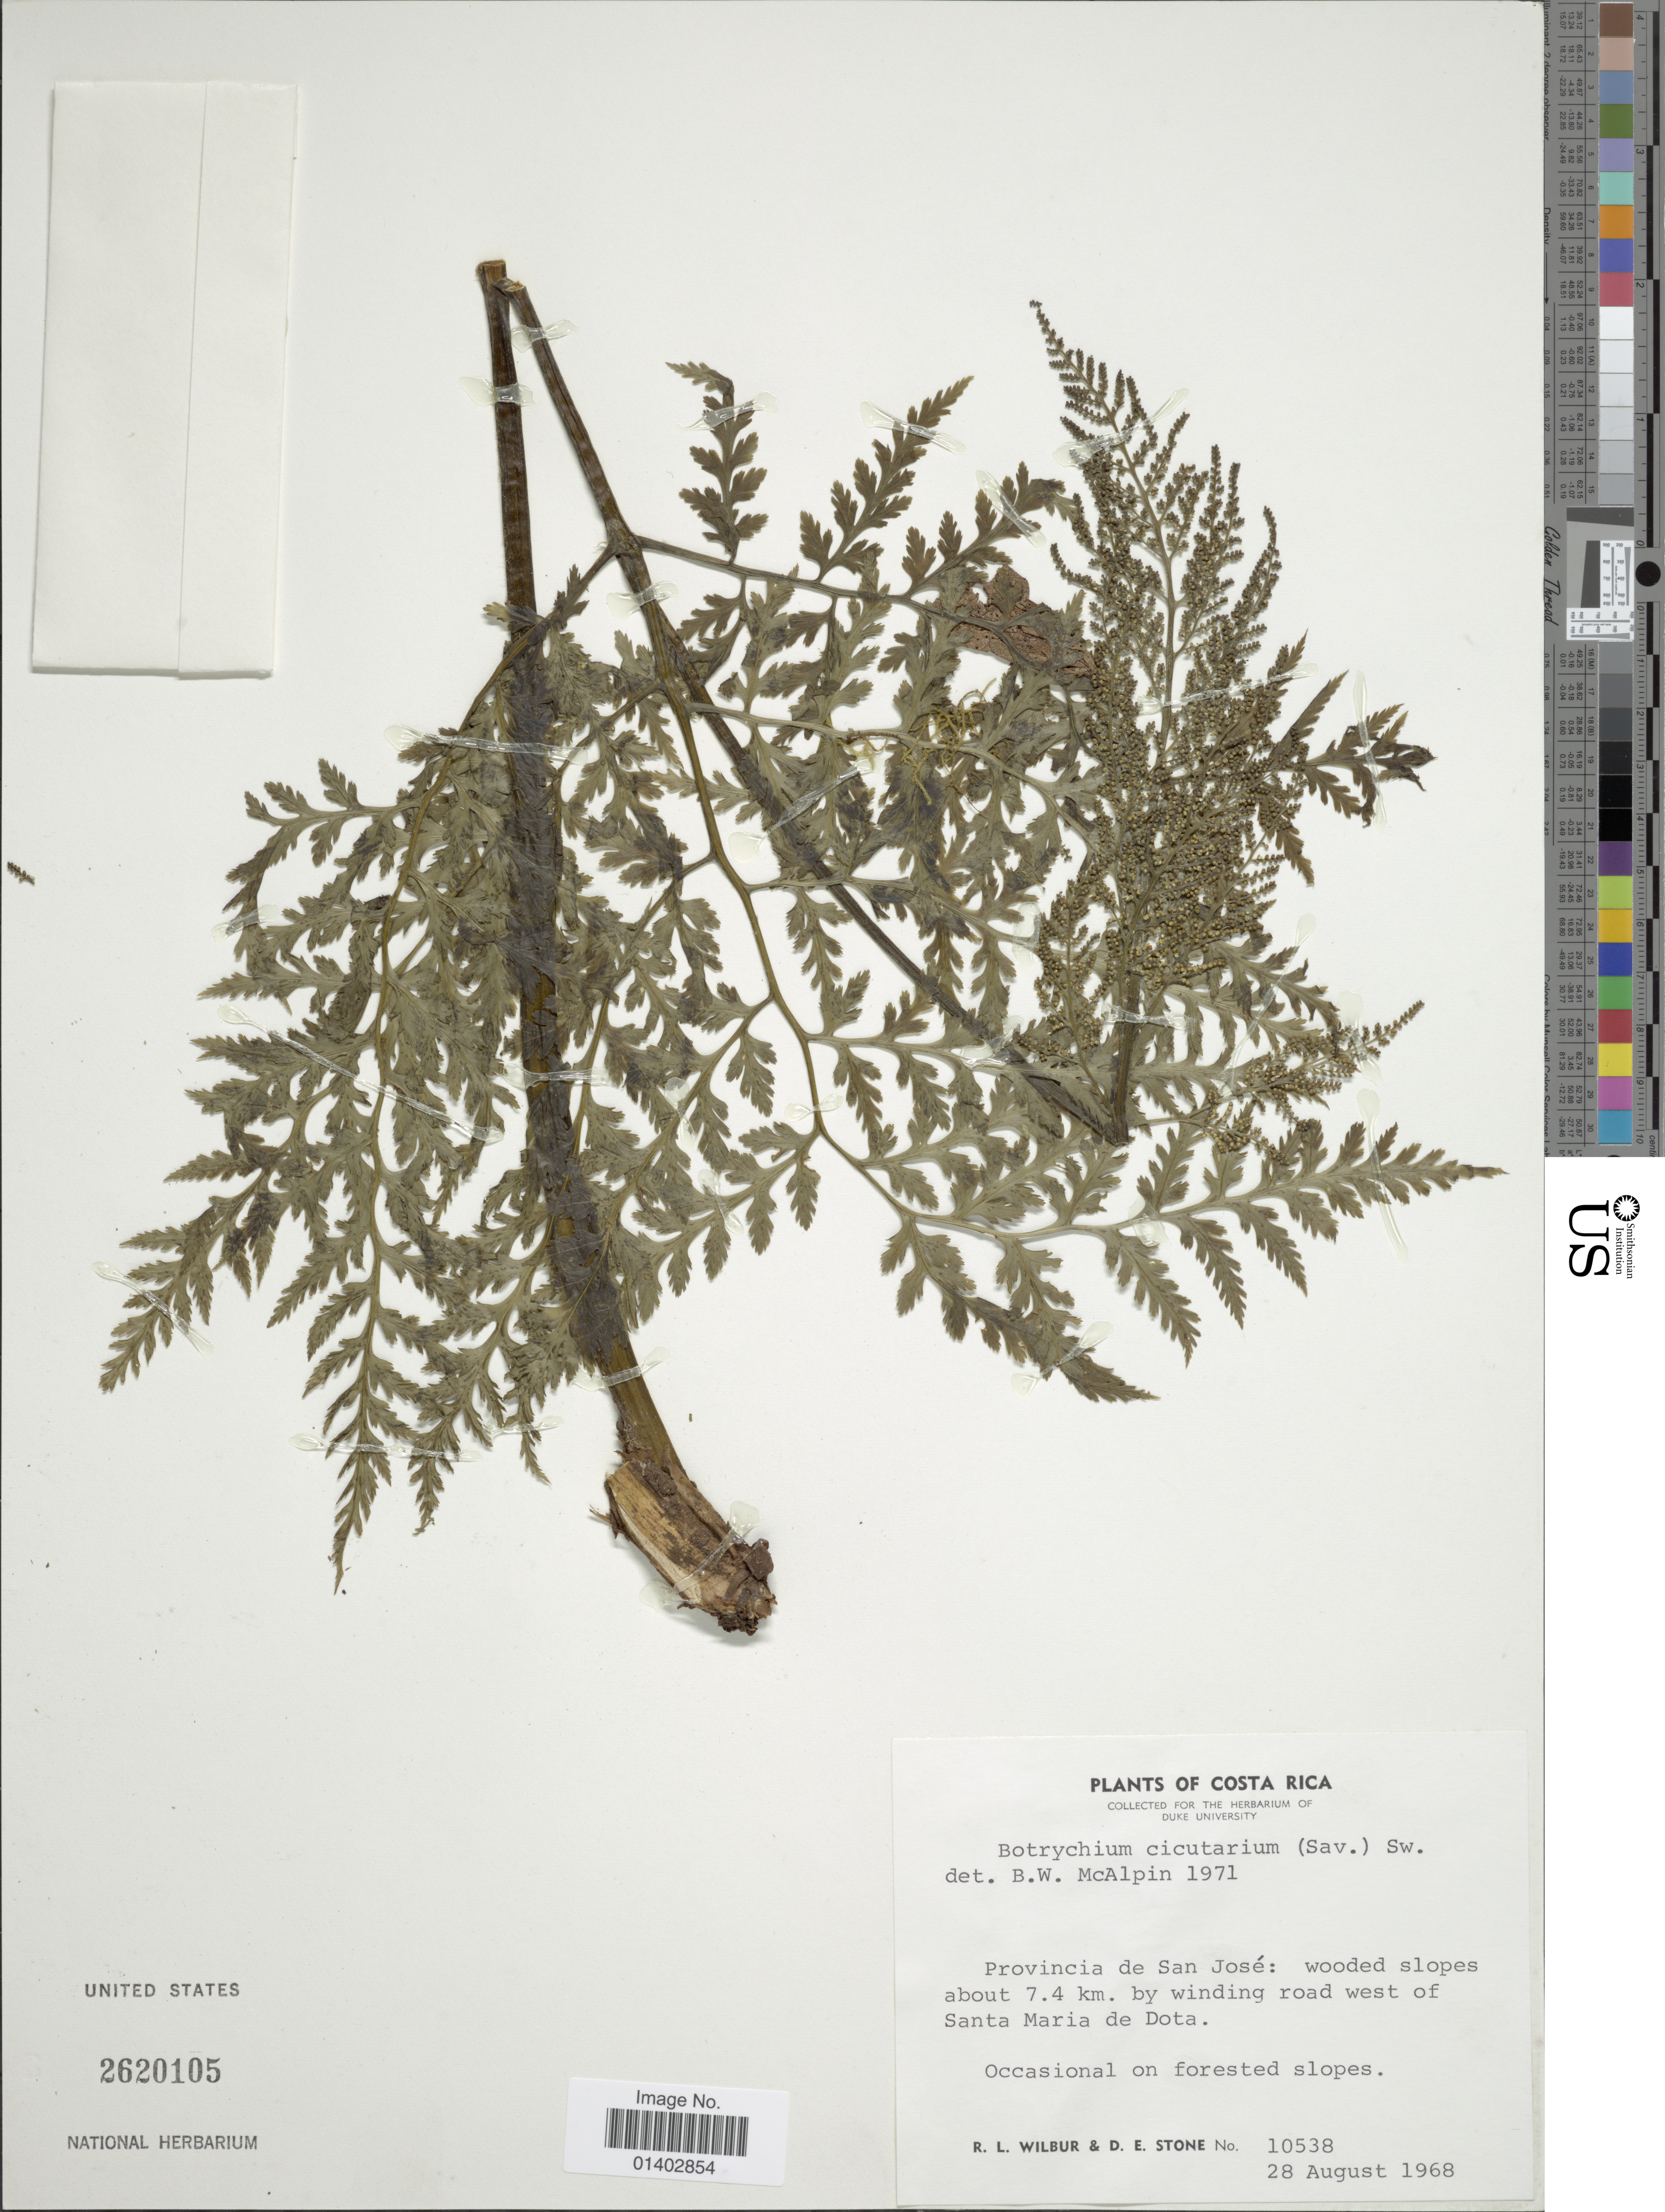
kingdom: Plantae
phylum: Tracheophyta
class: Polypodiopsida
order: Ophioglossales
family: Ophioglossaceae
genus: Botrychium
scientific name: Botrychium virginianum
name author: (L.) Sw.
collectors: R. L. Wilbur & D. E. Stone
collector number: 10538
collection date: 1968-08-28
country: Costa Rica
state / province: San José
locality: Wooded slopes about 7.4 km by winding road west of Santa Maria de Dota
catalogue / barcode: US 2620105